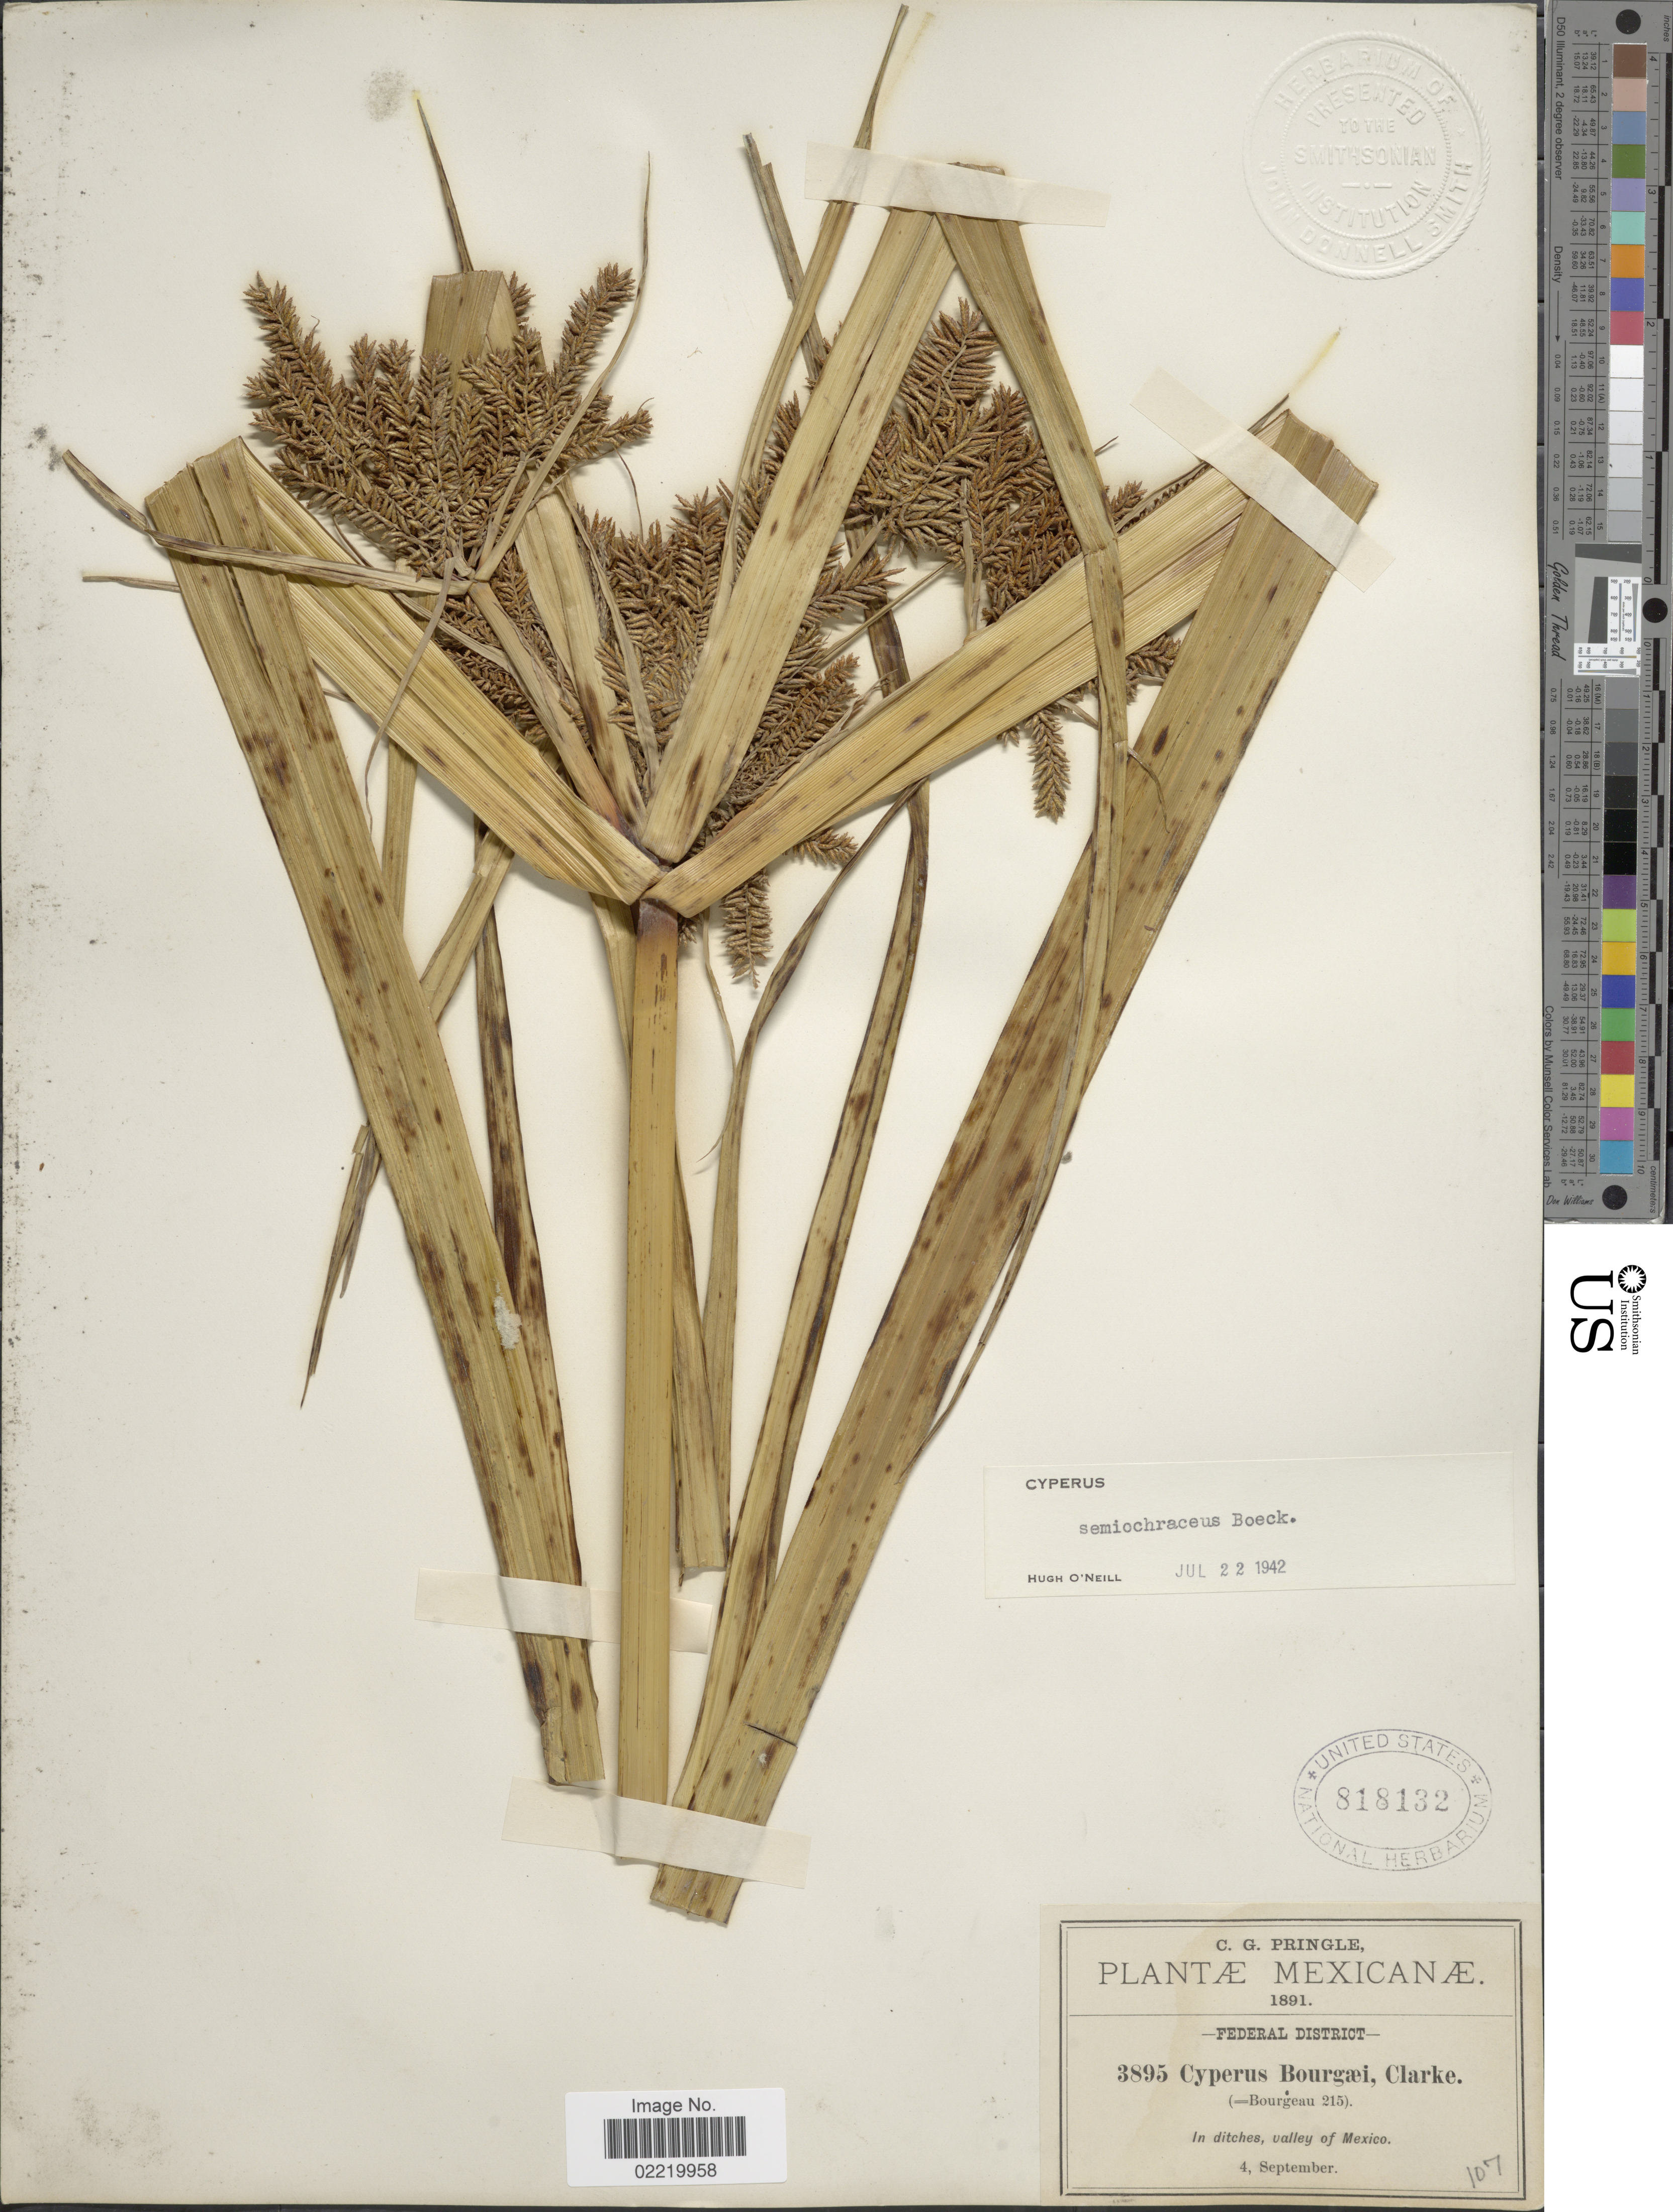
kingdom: Plantae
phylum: Tracheophyta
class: Liliopsida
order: Poales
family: Cyperaceae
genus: Cyperus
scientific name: Cyperus semiochraceus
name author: Boeckeler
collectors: C. G. Pringle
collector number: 3895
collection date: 1891-09-04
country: Mexico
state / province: Distrito Federal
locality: Federal District, in ditches, valley of Mexico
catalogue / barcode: US 818132